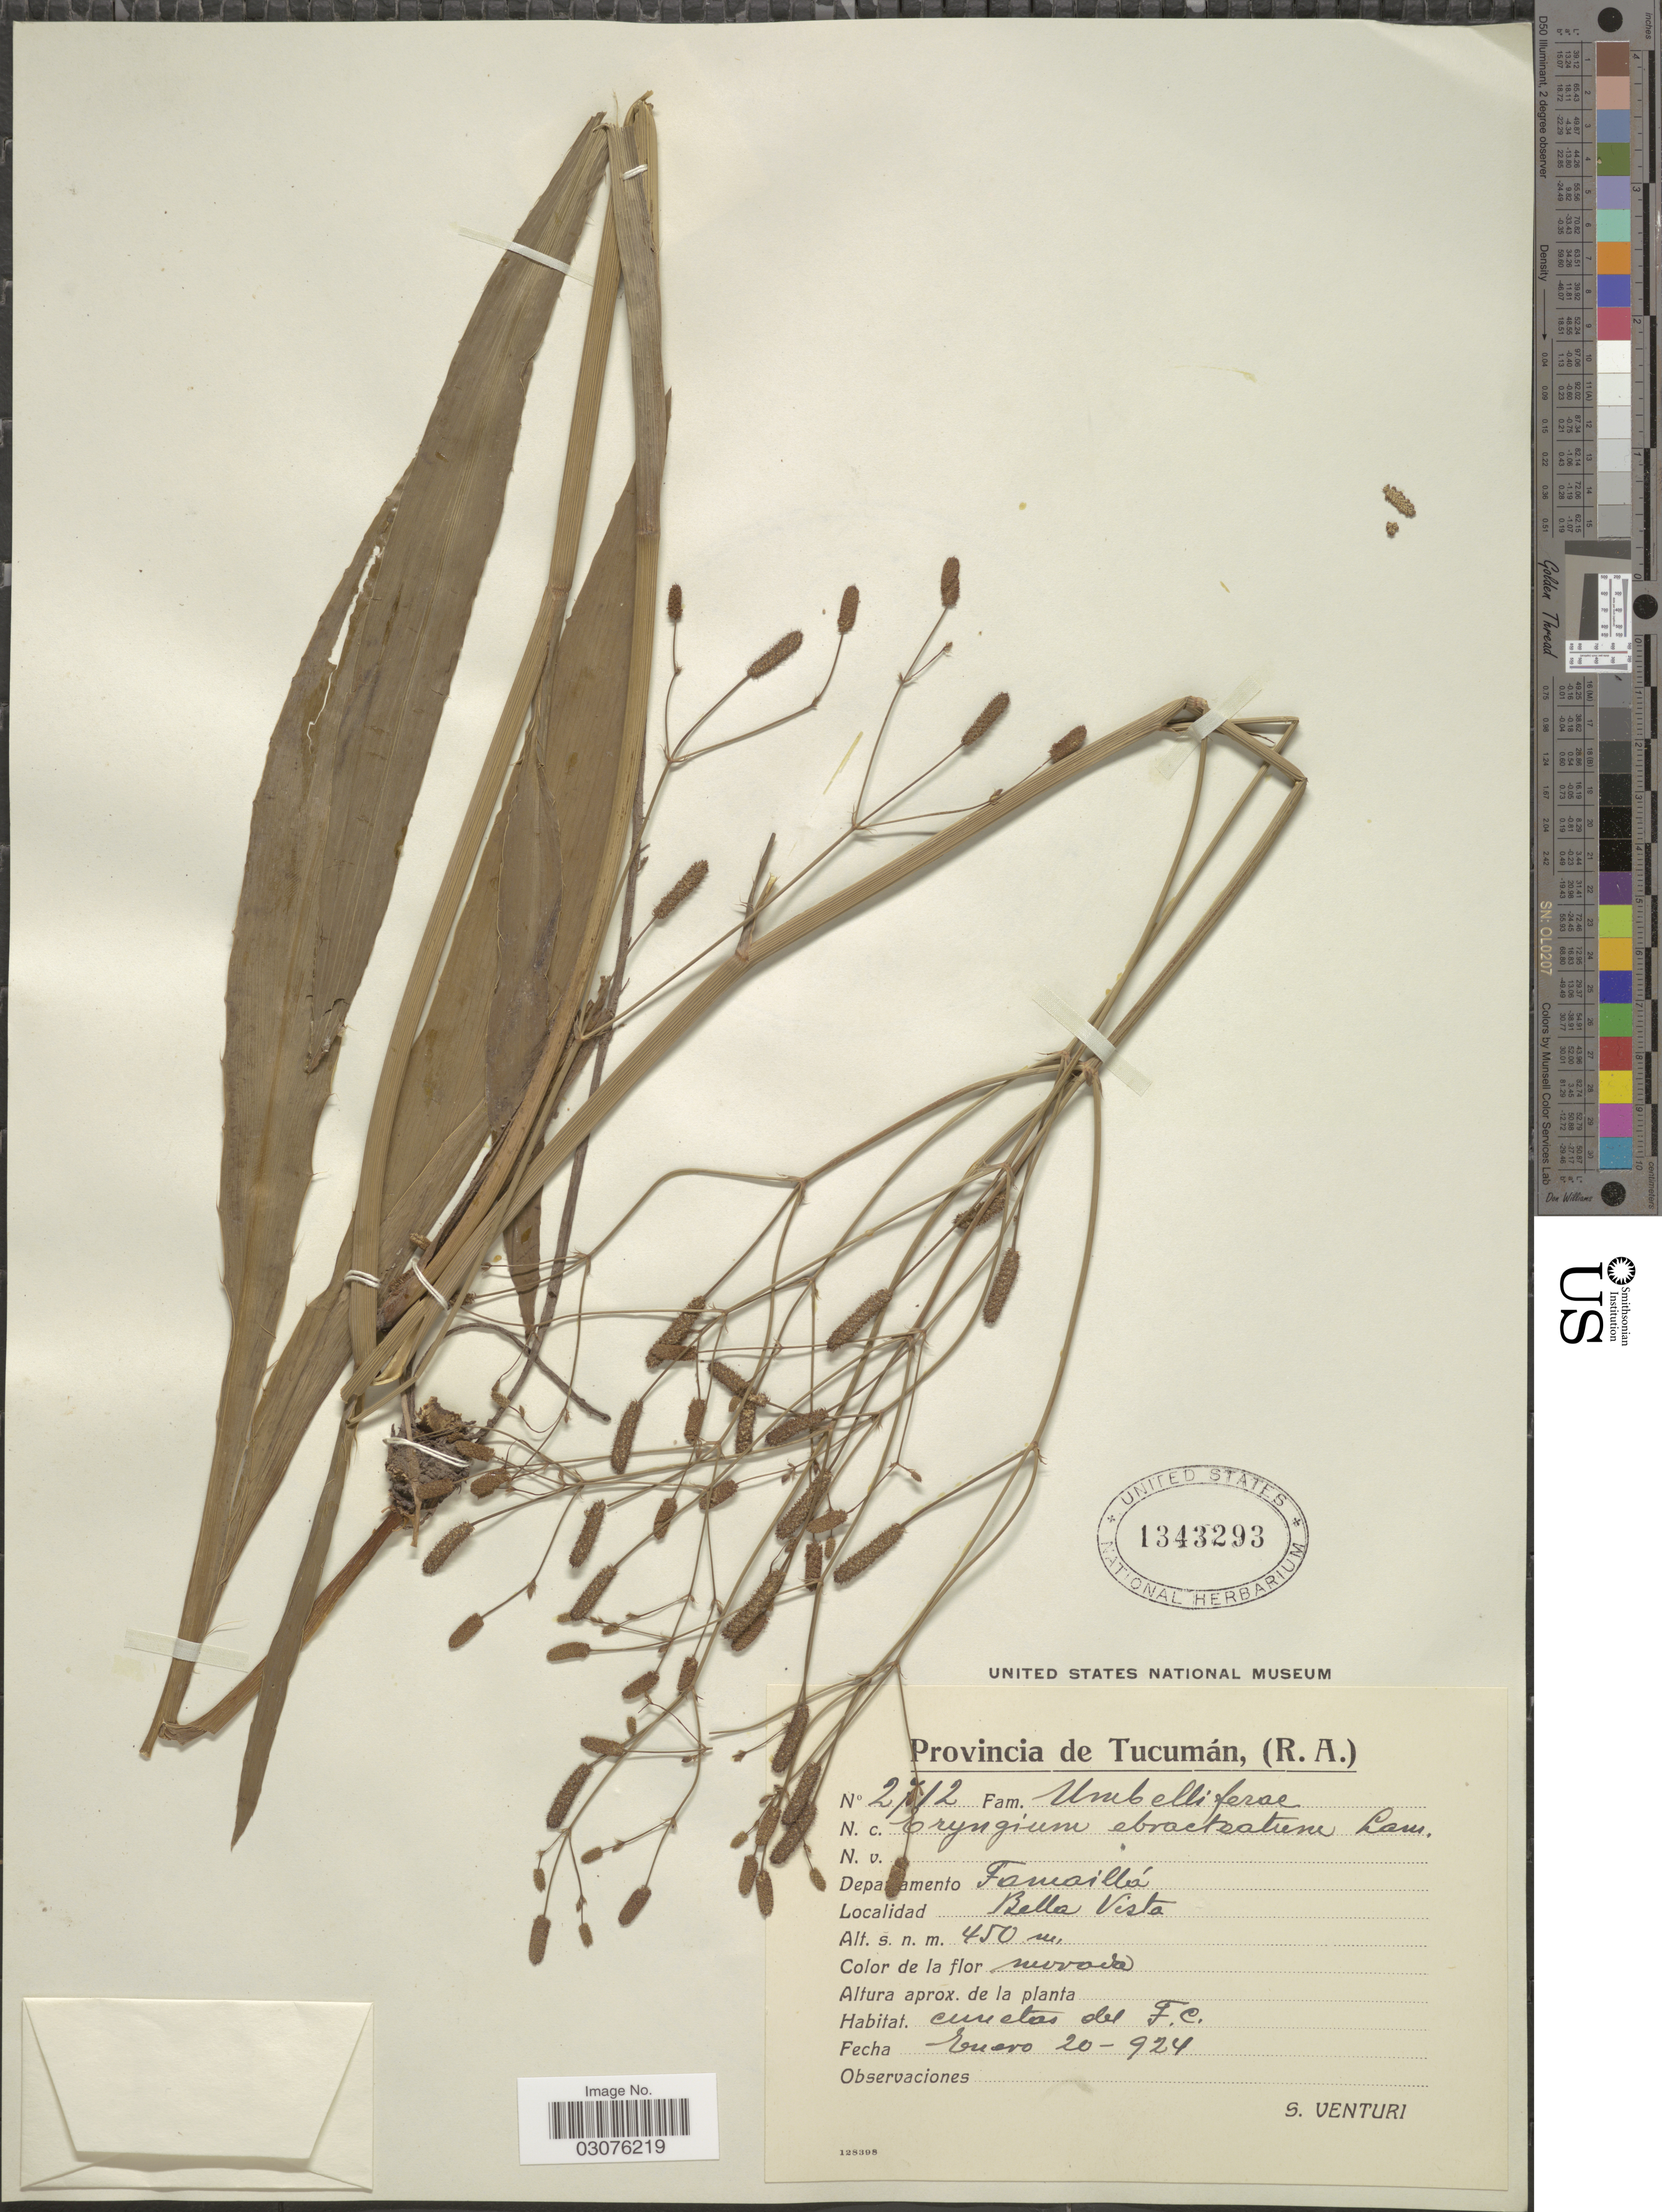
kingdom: Plantae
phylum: Tracheophyta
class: Magnoliopsida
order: Apiales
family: Apiaceae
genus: Eryngium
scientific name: Eryngium ebracteatum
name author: Lam.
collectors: S. Venturi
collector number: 2712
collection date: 1924-01-20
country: Argentina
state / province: Tucuman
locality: Departamento Famaillá. Bella Vista.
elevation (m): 450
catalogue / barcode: US 1343293